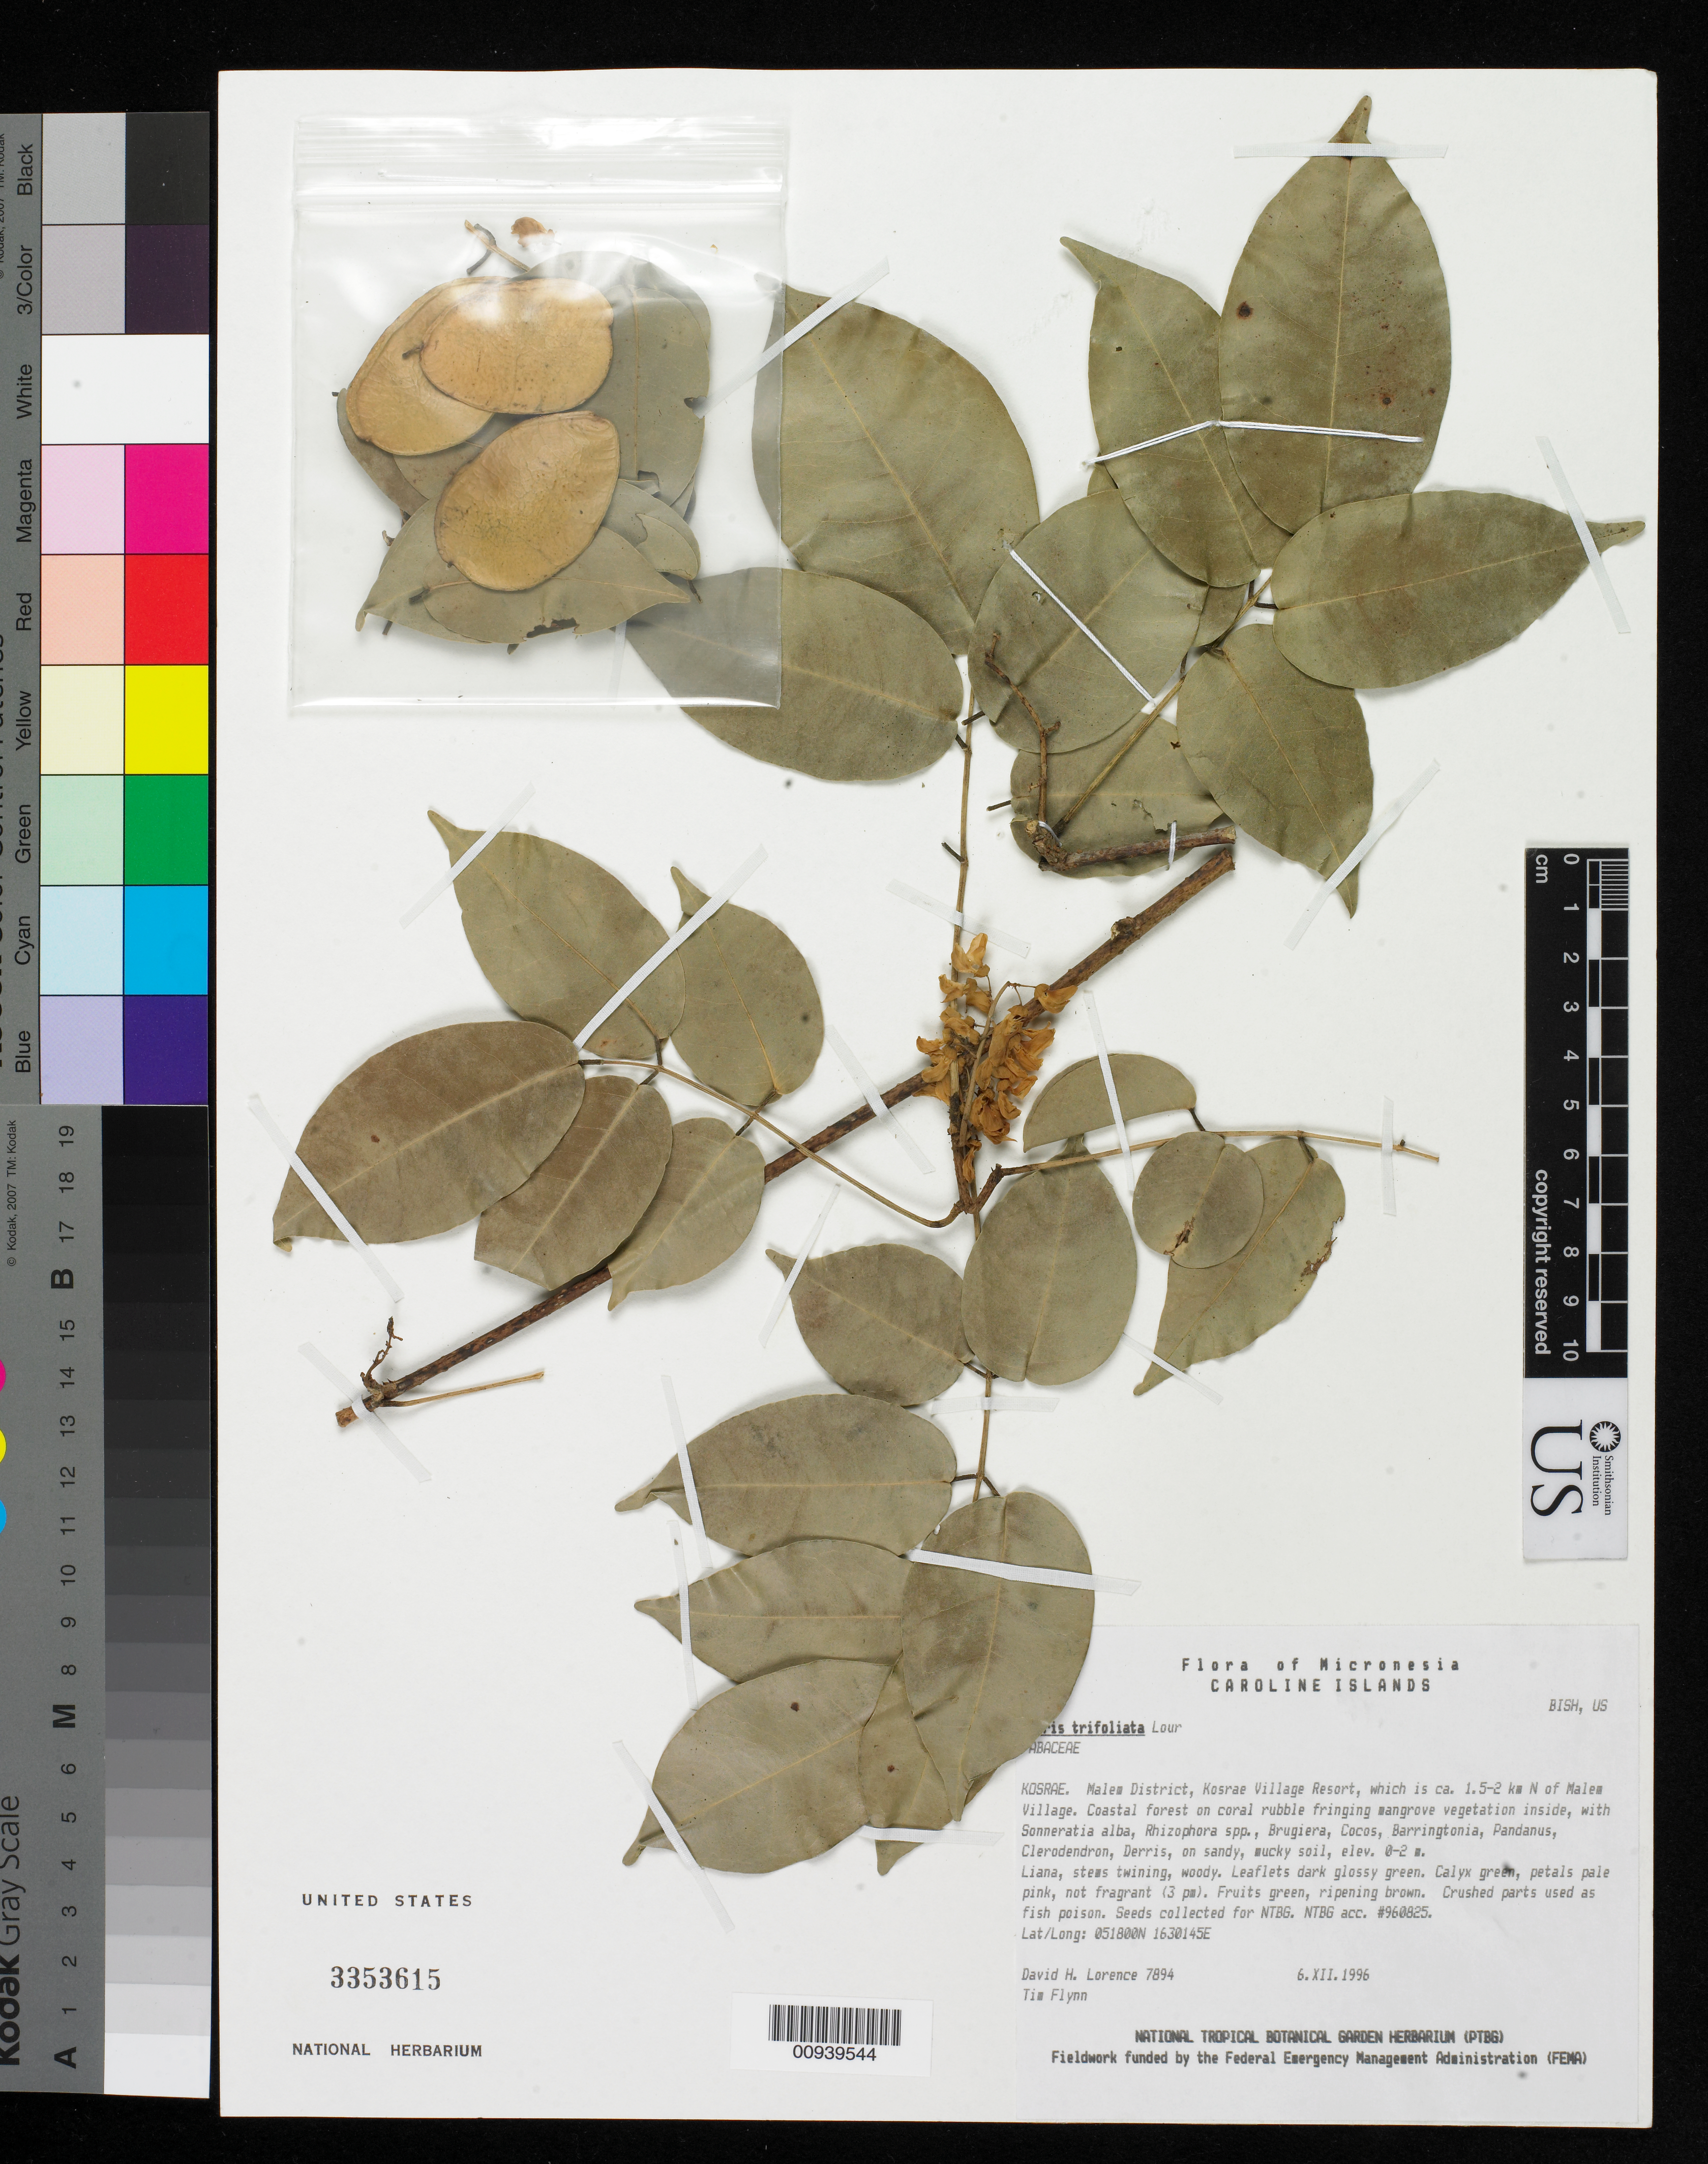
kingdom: Plantae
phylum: Tracheophyta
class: Magnoliopsida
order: Fabales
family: Fabaceae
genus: Derris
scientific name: Derris trifoliata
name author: Lour.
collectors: D. Lorence & T. W. Flynn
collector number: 7894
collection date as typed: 06 Dec 1996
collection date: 1996-12-06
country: Micronesia, Federated States of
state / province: Kosrae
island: Kosrae [Kusaie]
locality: Malem District, Kosrae Village Resort, which is ca. 1.5-2 km N of Malem Village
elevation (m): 0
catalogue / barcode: US 3353615